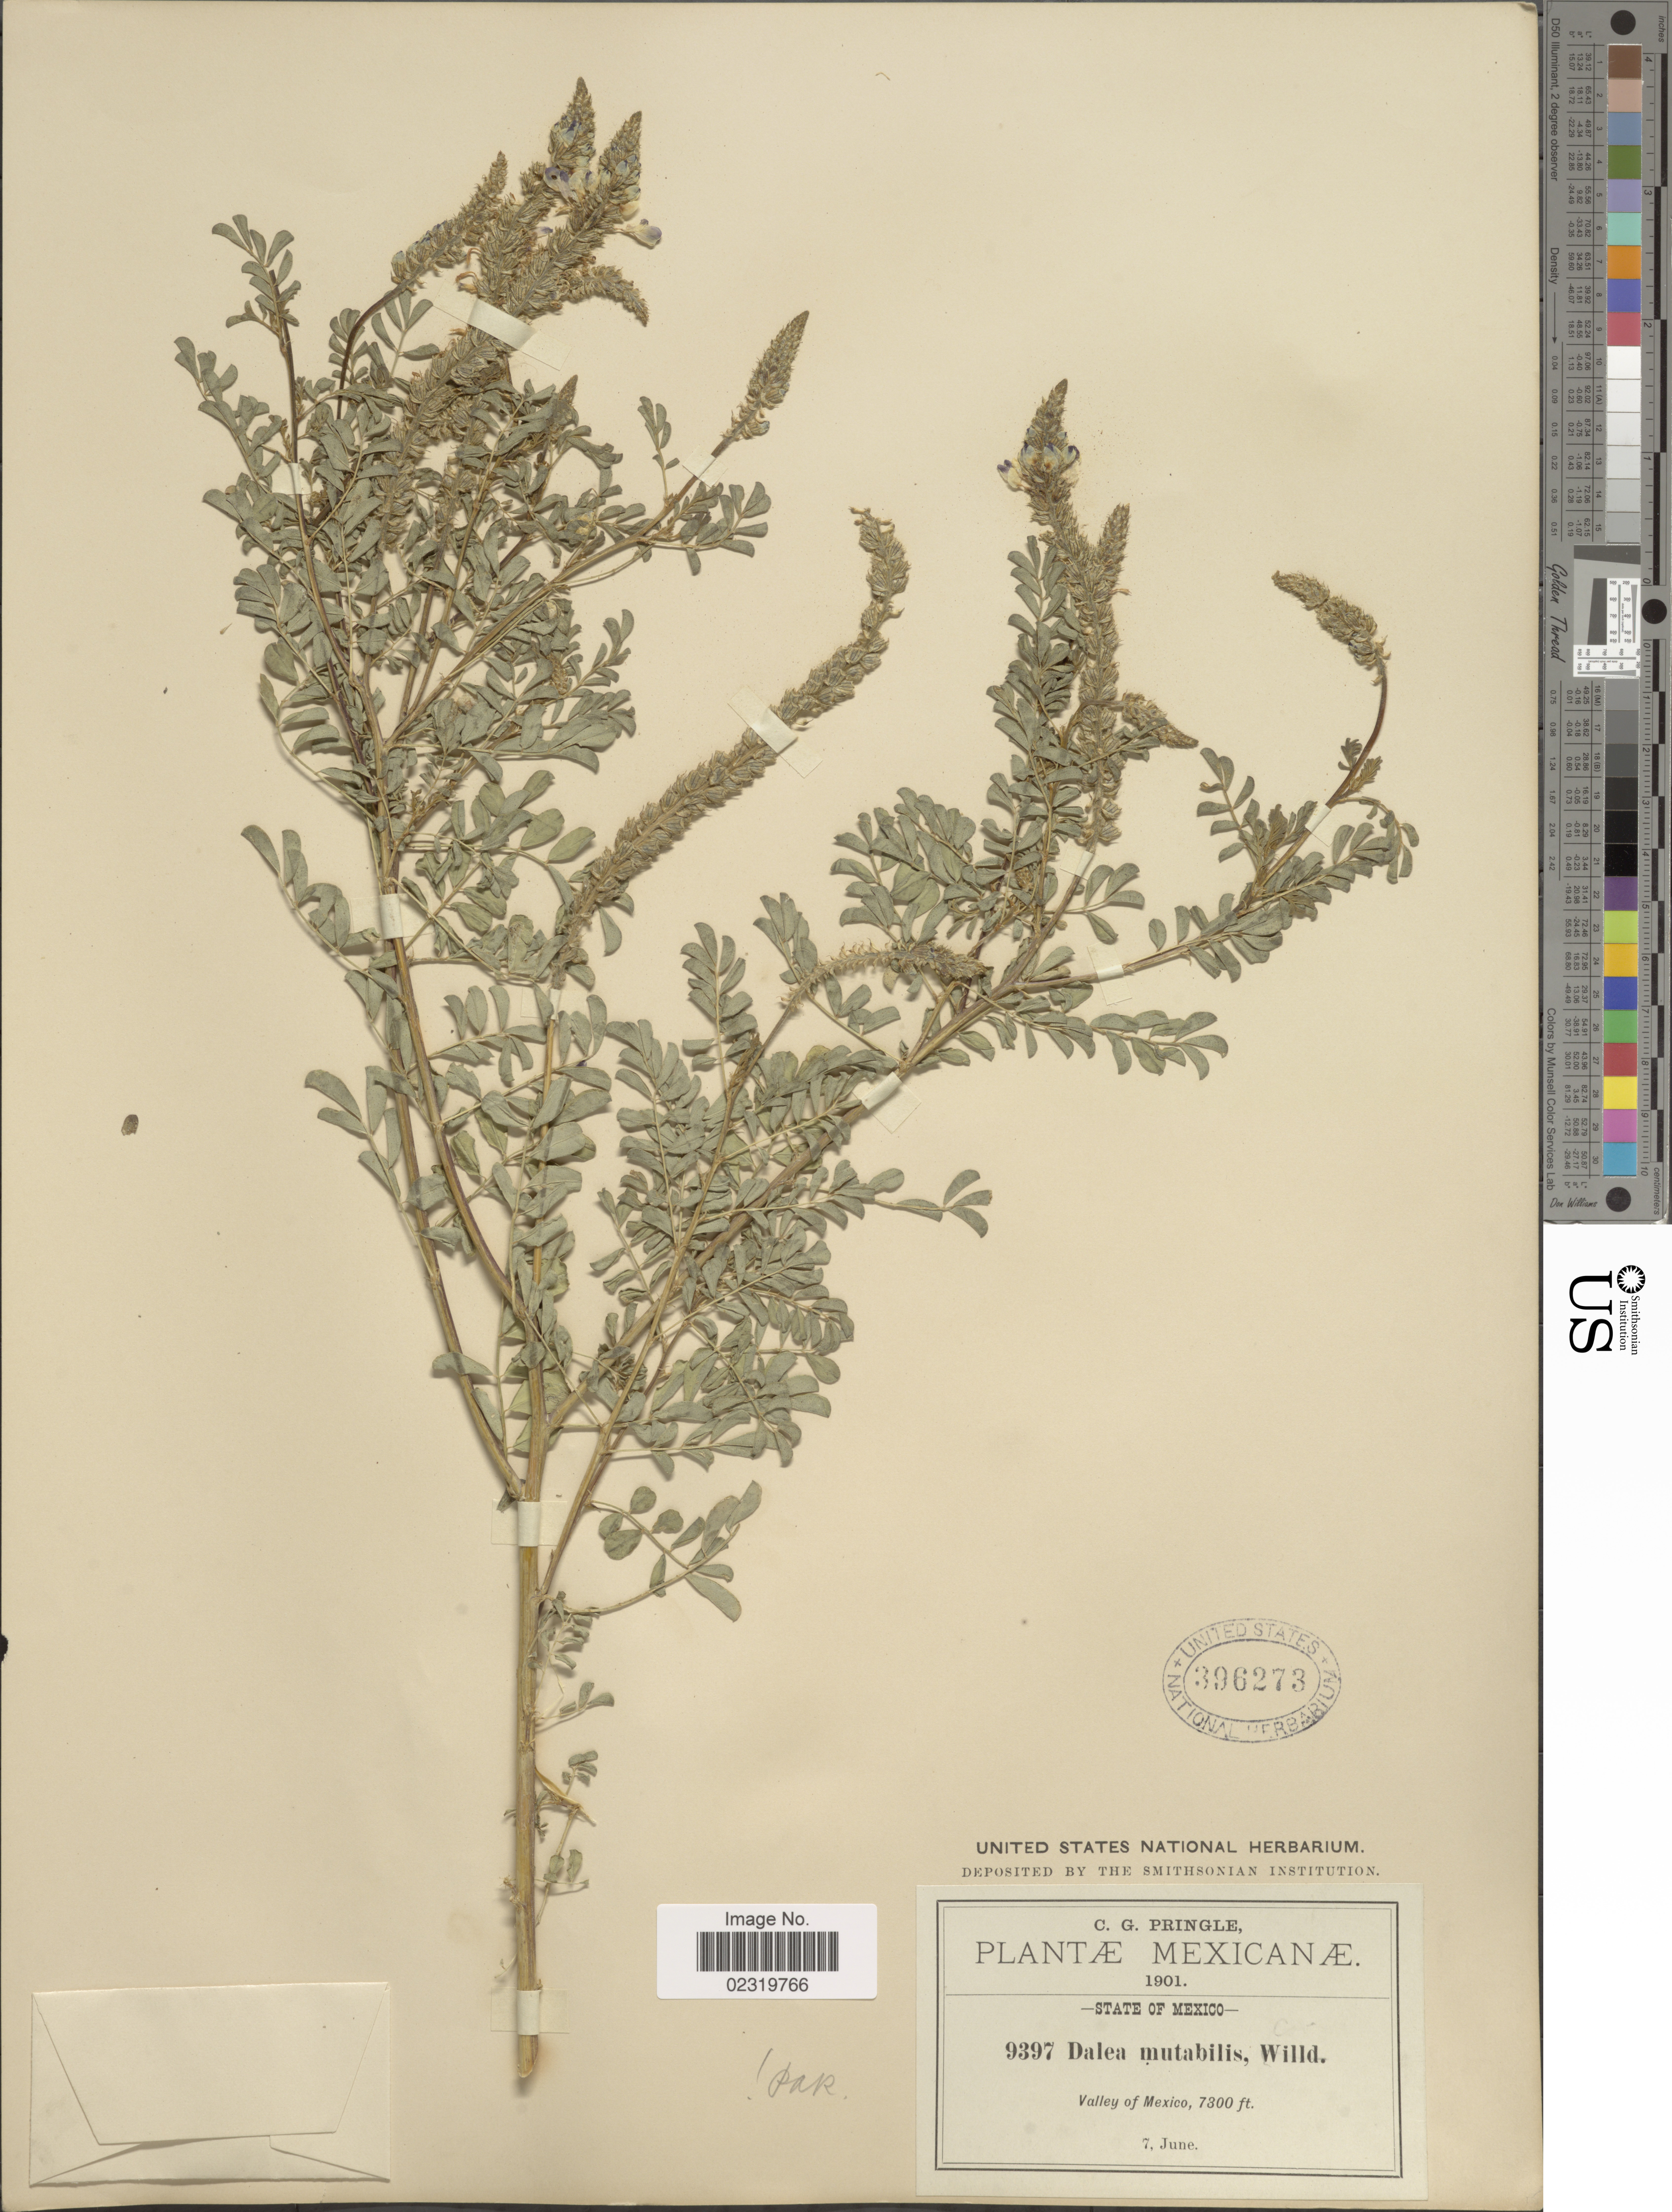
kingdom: Plantae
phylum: Tracheophyta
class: Magnoliopsida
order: Fabales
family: Fabaceae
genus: Dalea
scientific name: Dalea obovatifolia var. obovatifolia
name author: Ortega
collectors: C. G. Pringle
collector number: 9397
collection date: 1901-06-07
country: Mexico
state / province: México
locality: Valley of Mexico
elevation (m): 2225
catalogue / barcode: US 396273